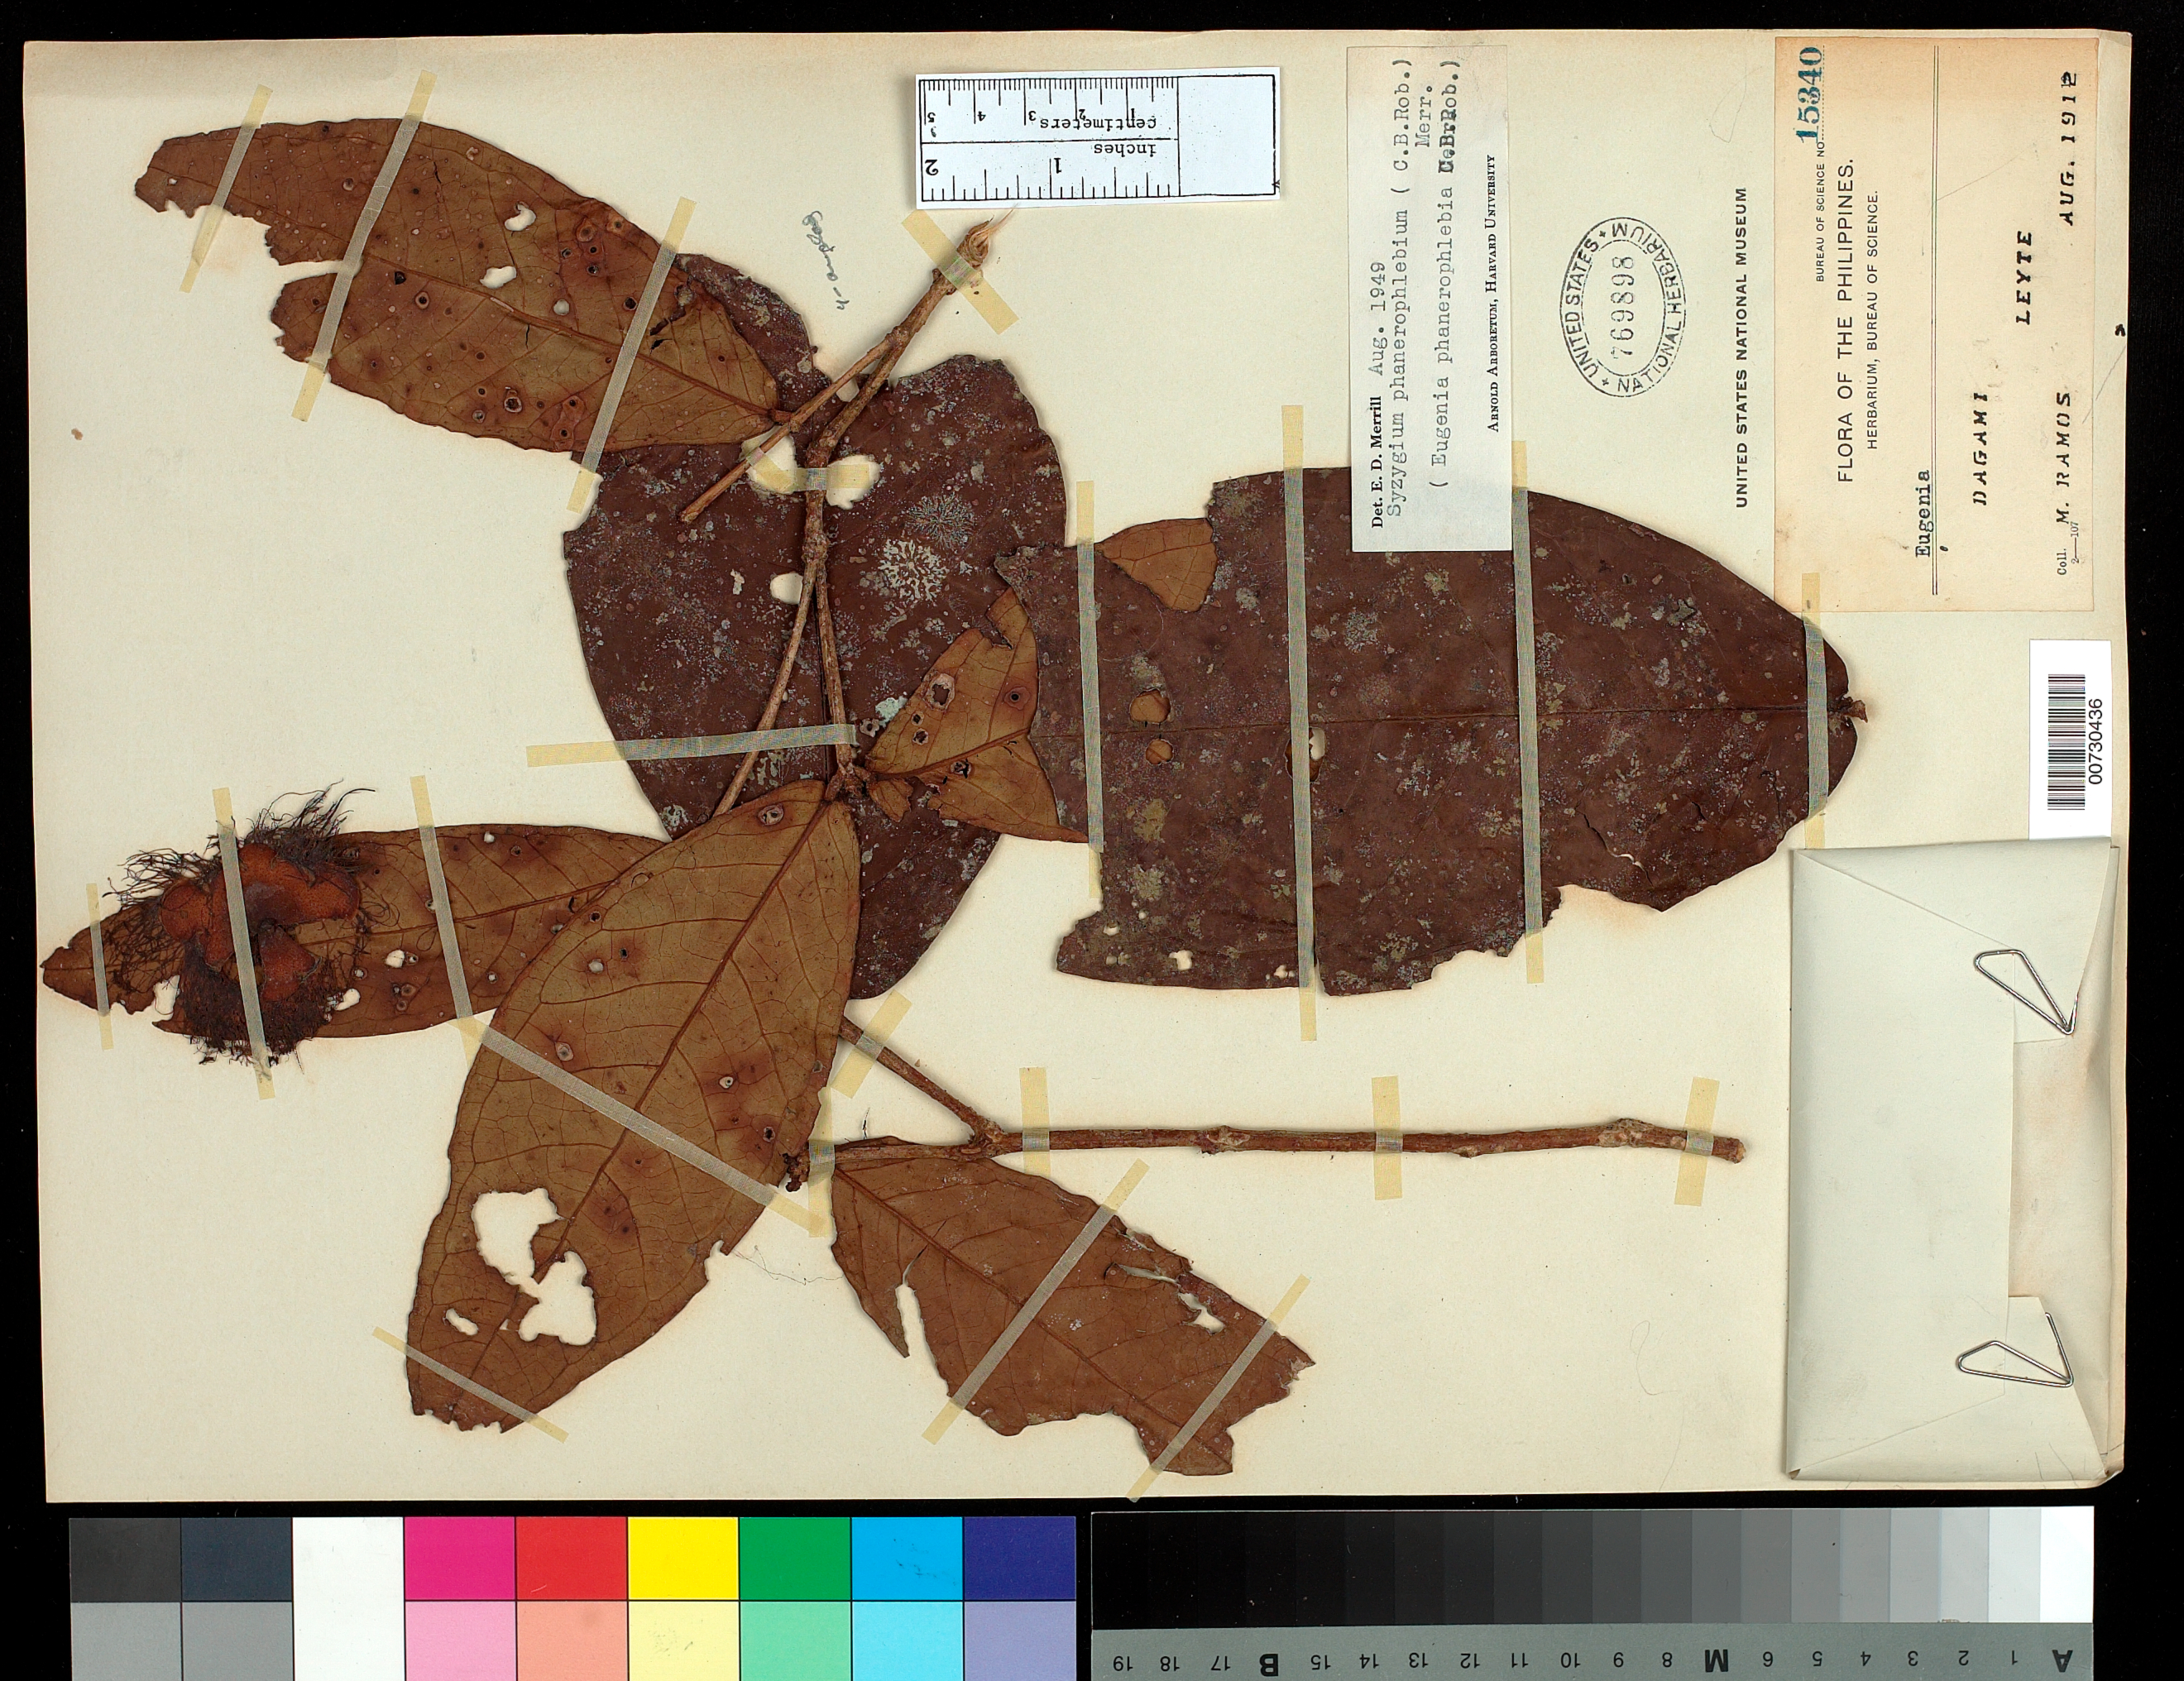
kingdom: Plantae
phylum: Tracheophyta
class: Magnoliopsida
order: Myrtales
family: Myrtaceae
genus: Syzygium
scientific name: Syzygium phanerophlebium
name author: (C.B. Rob.) Merr.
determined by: Merrill, Elmer Drew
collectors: M. Ramos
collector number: Bur. Sci. 15340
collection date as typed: Aug 1912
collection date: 1912-08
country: Philippines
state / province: Eastern Visayas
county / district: Leyte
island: Leyte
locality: Dagami.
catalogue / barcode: US 769898